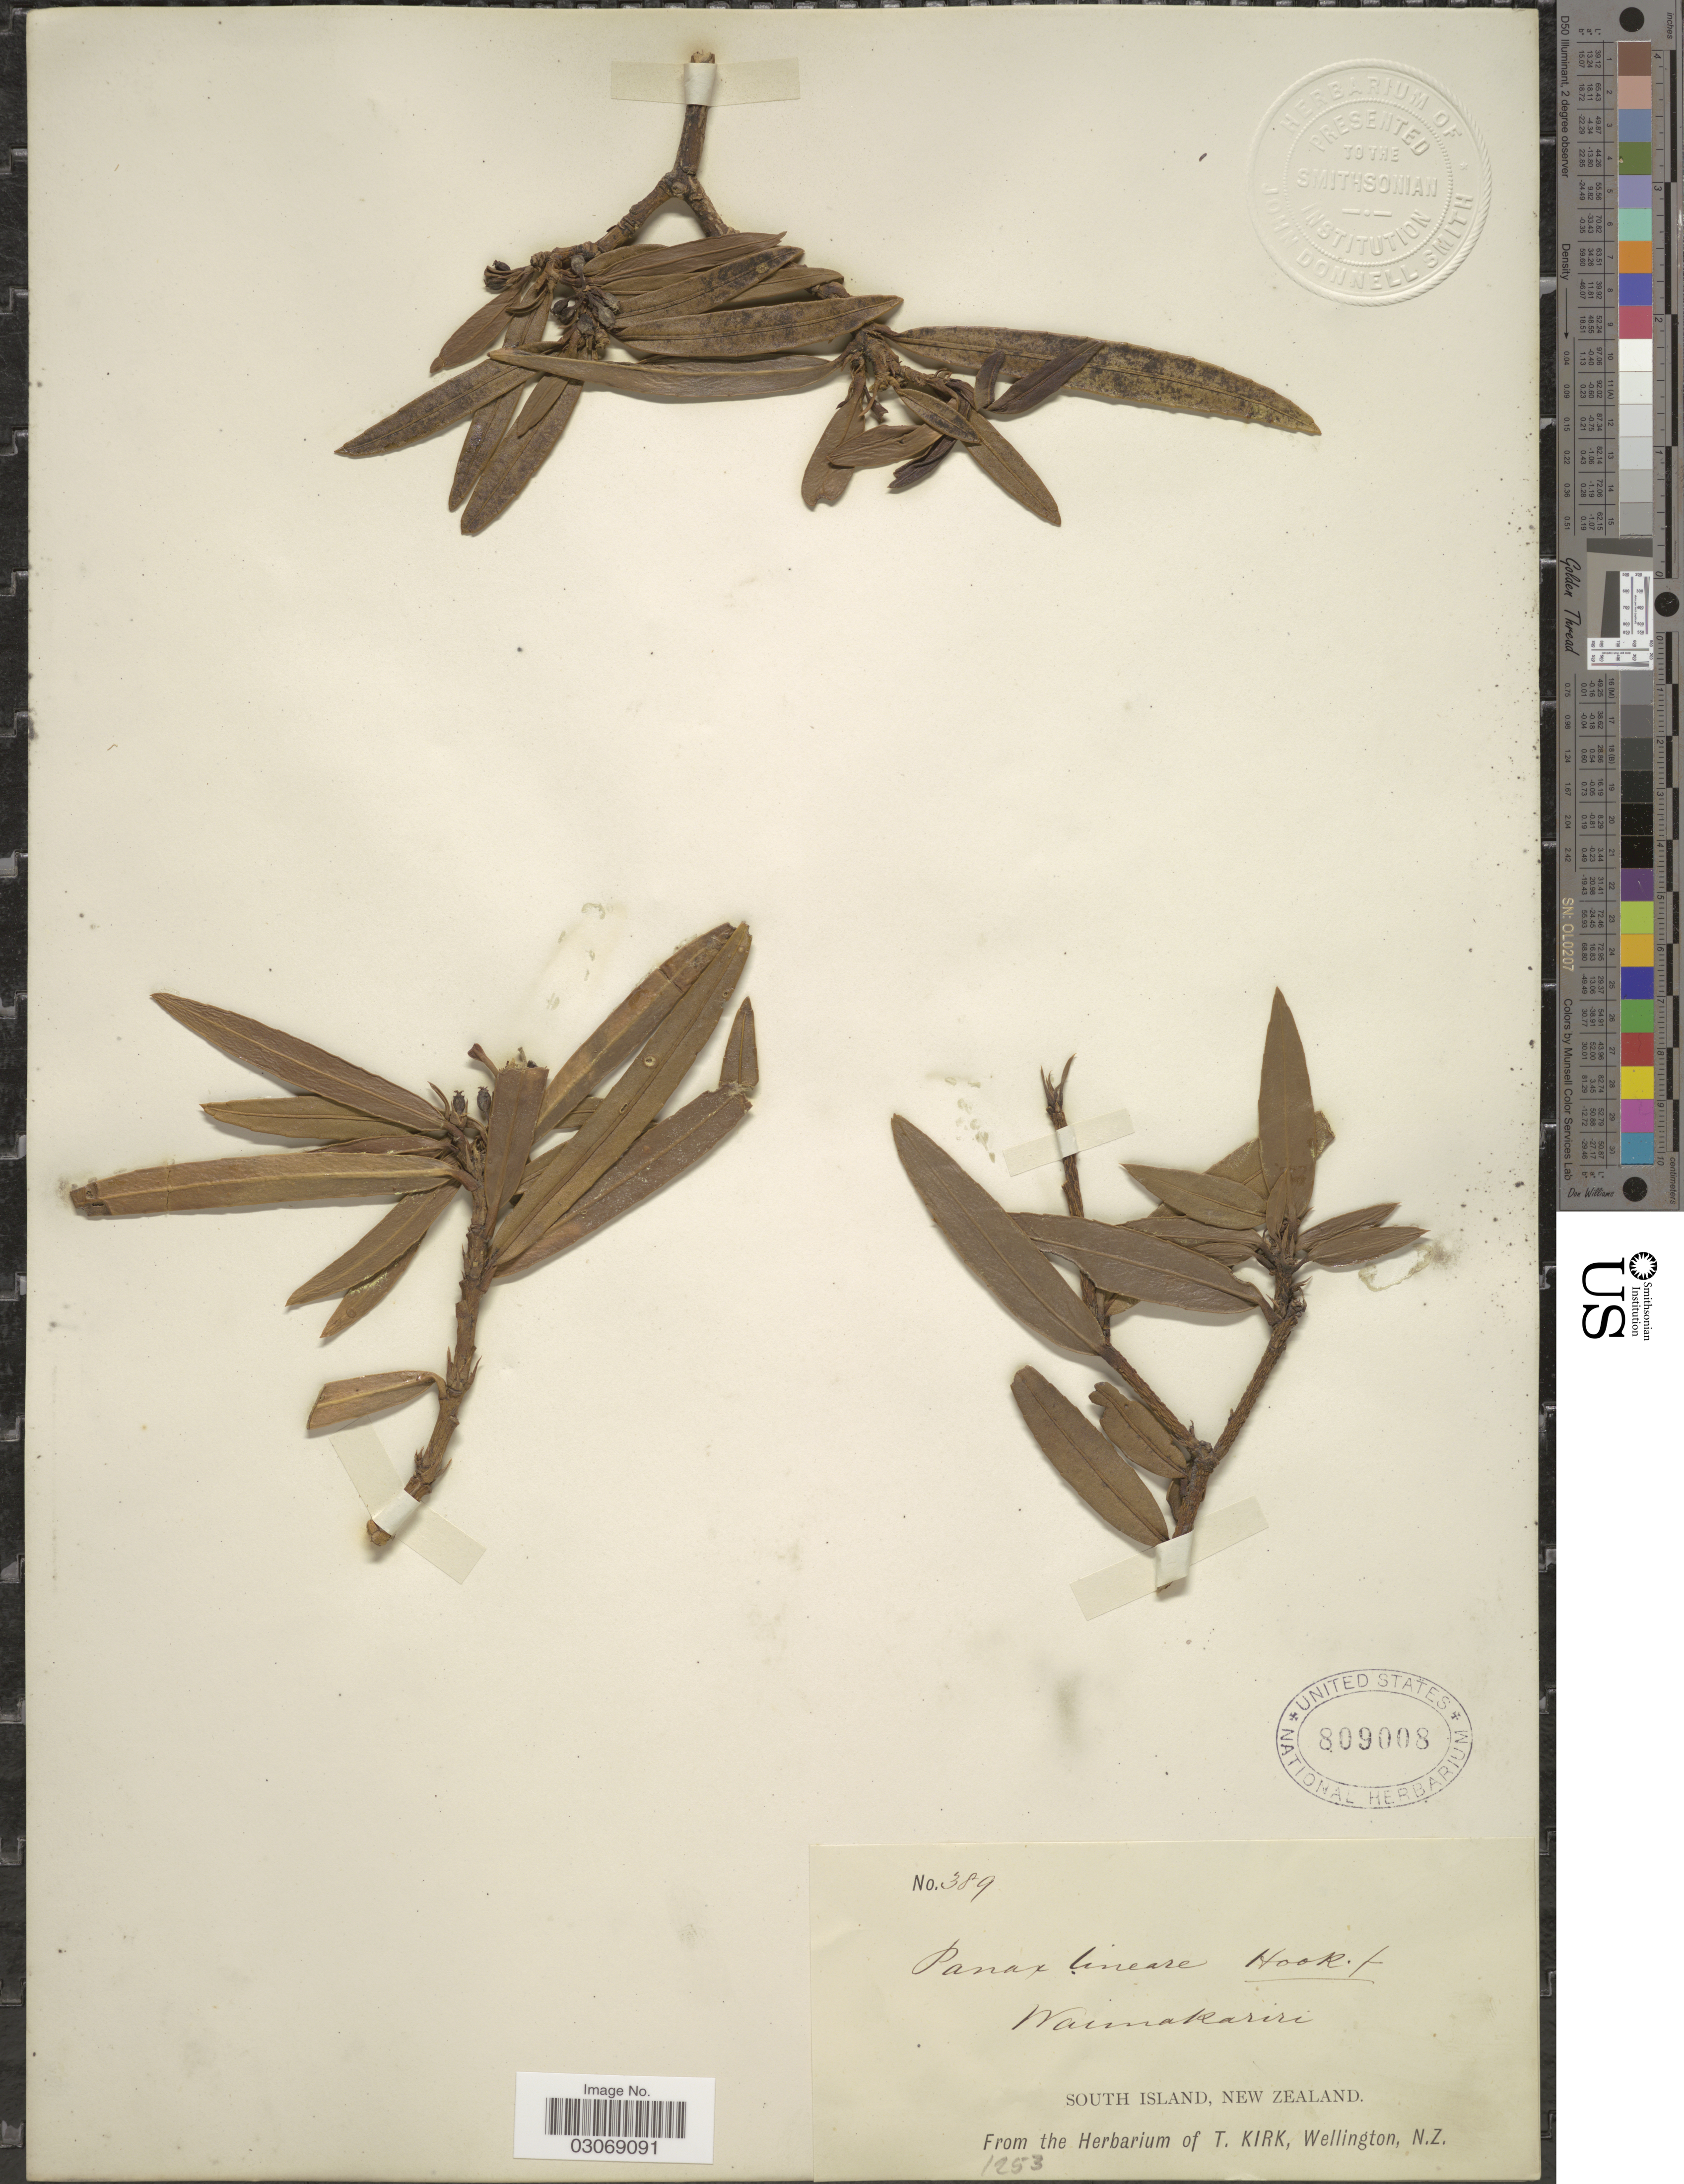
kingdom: Plantae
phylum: Tracheophyta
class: Magnoliopsida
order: Apiales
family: Araliaceae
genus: Nothopanax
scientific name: Nothopanax linearis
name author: (Hook. f.) Harms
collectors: ex herb. T. Kirk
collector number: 389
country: New Zealand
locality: Waimakariri. South Island.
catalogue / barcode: US 809008